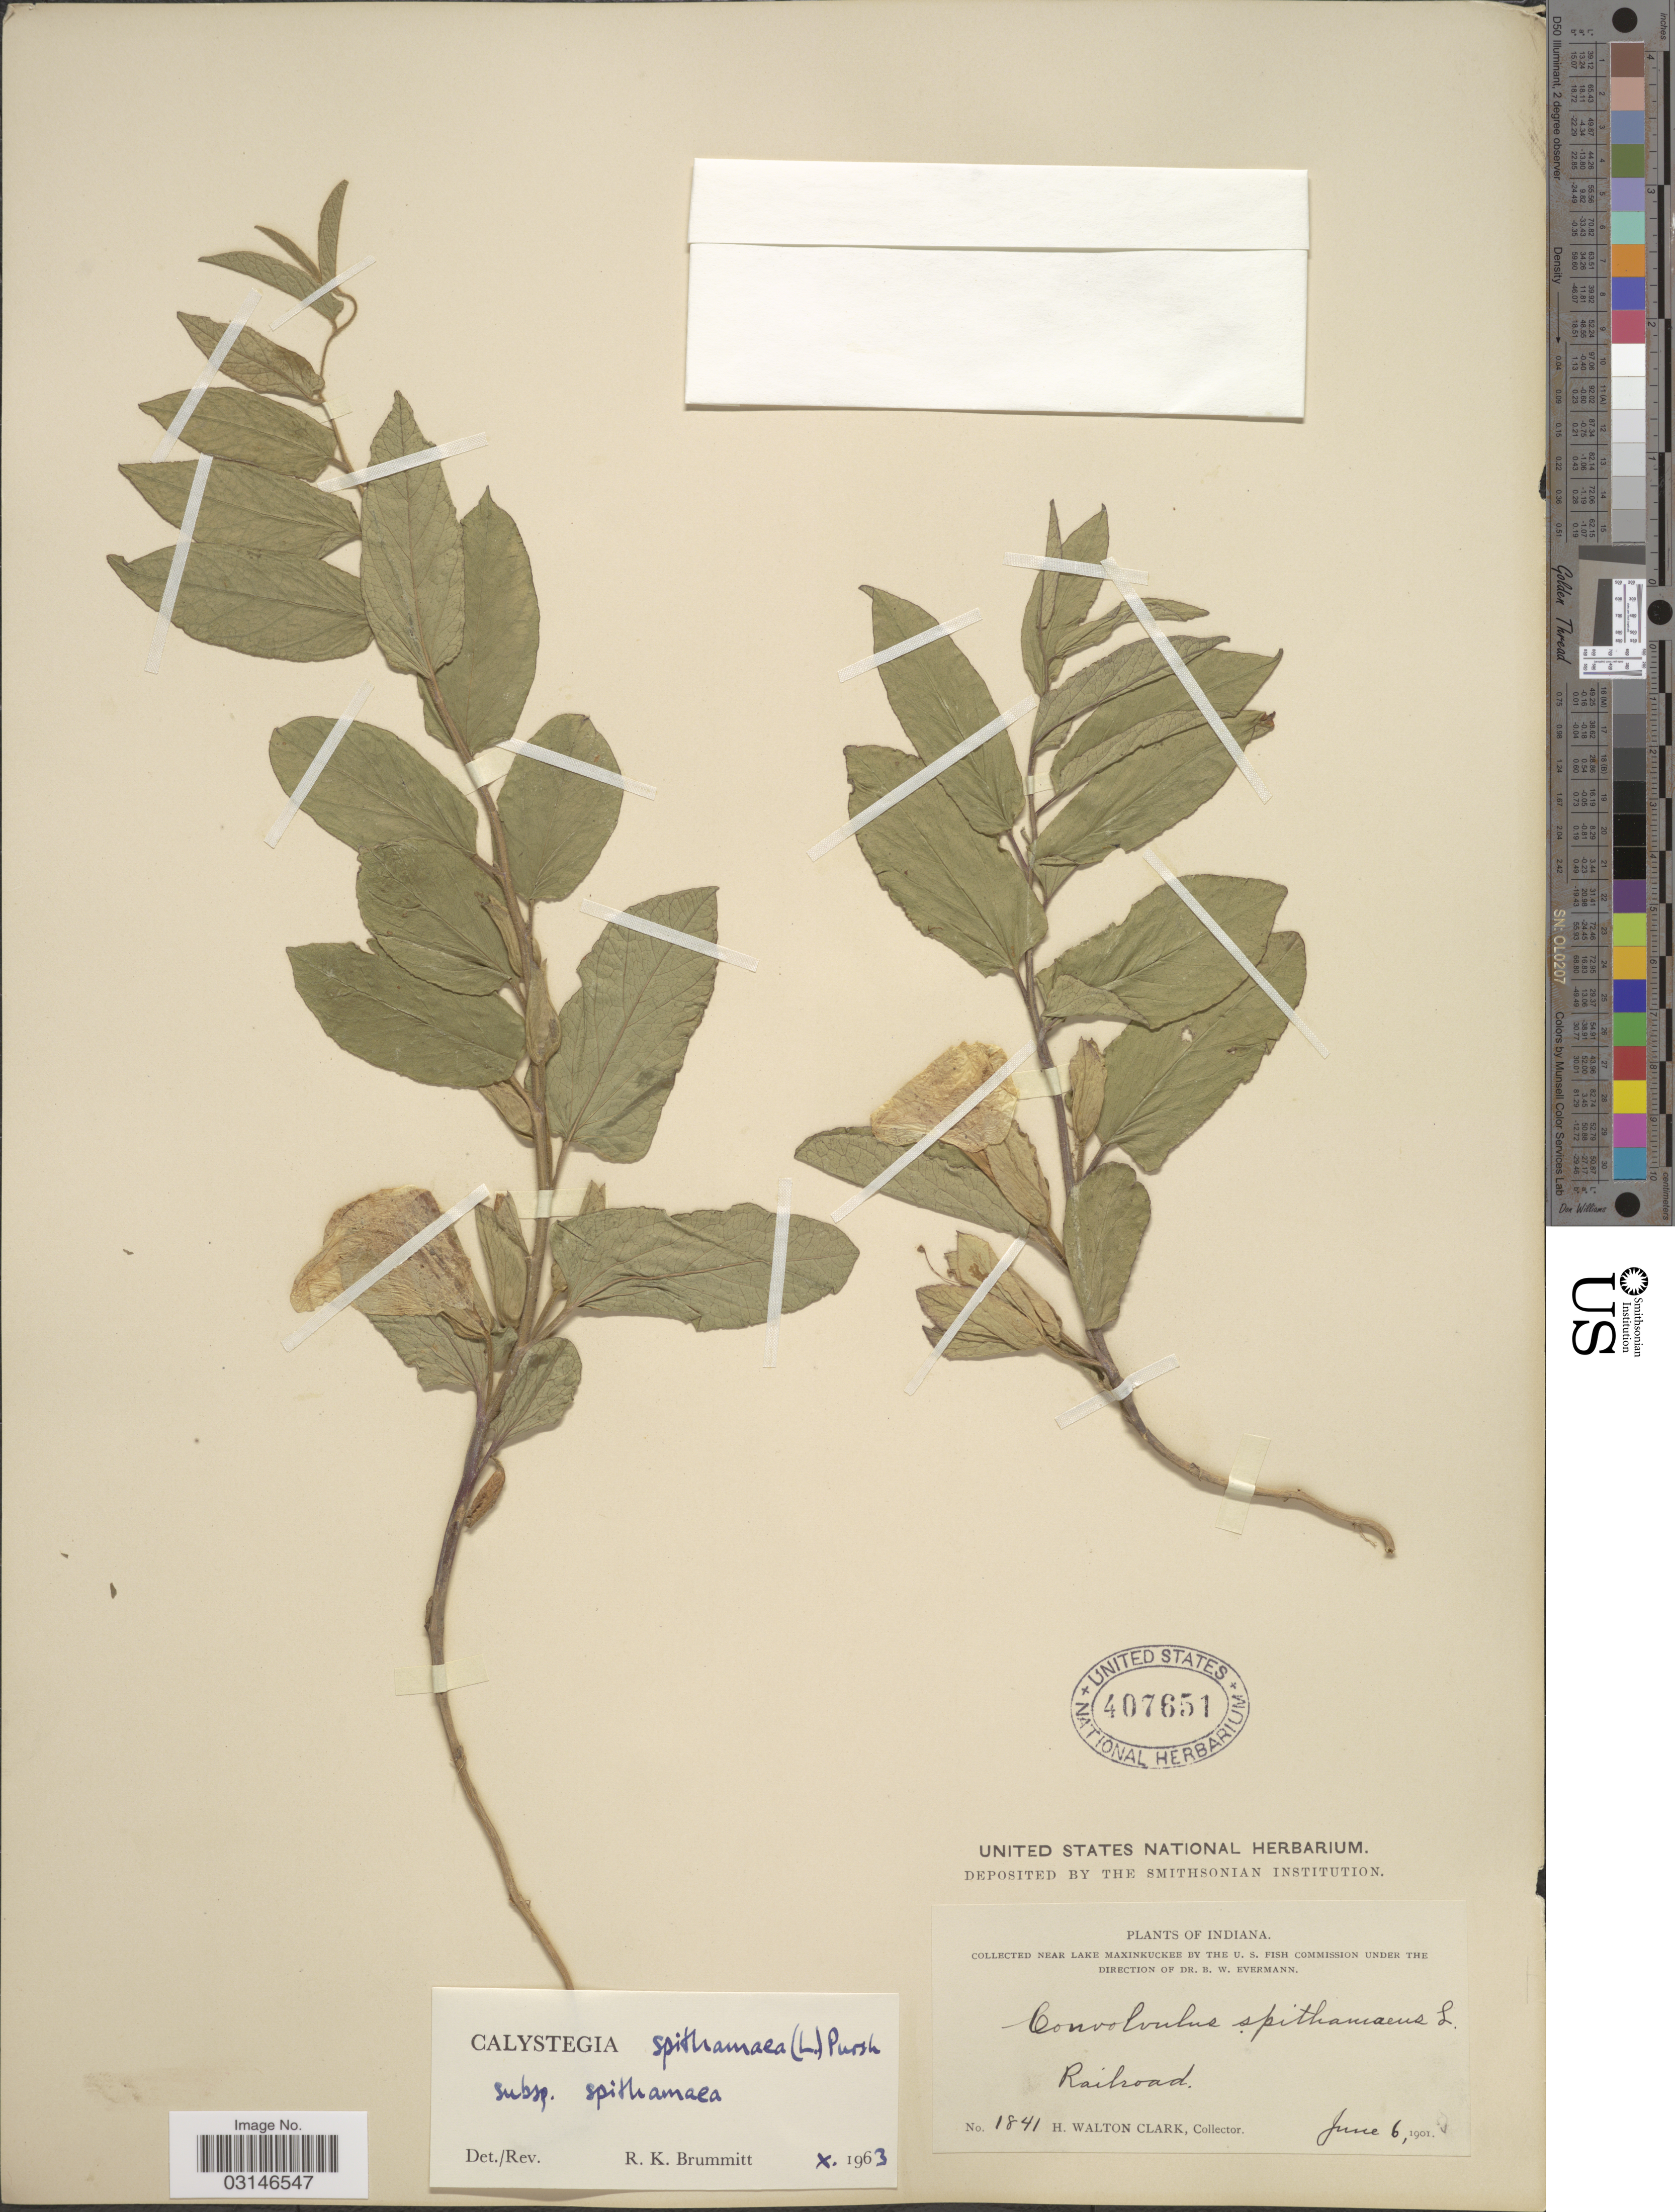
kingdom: Plantae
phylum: Tracheophyta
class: Magnoliopsida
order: Solanales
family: Convolvulaceae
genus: Calystegia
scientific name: Calystegia spithamaea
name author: (L.) Pursh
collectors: H. W. Clark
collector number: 1841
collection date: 1901-06-06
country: United States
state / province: Indiana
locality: Railroad, Near Lake Maxinkuckee.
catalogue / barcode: US 407651